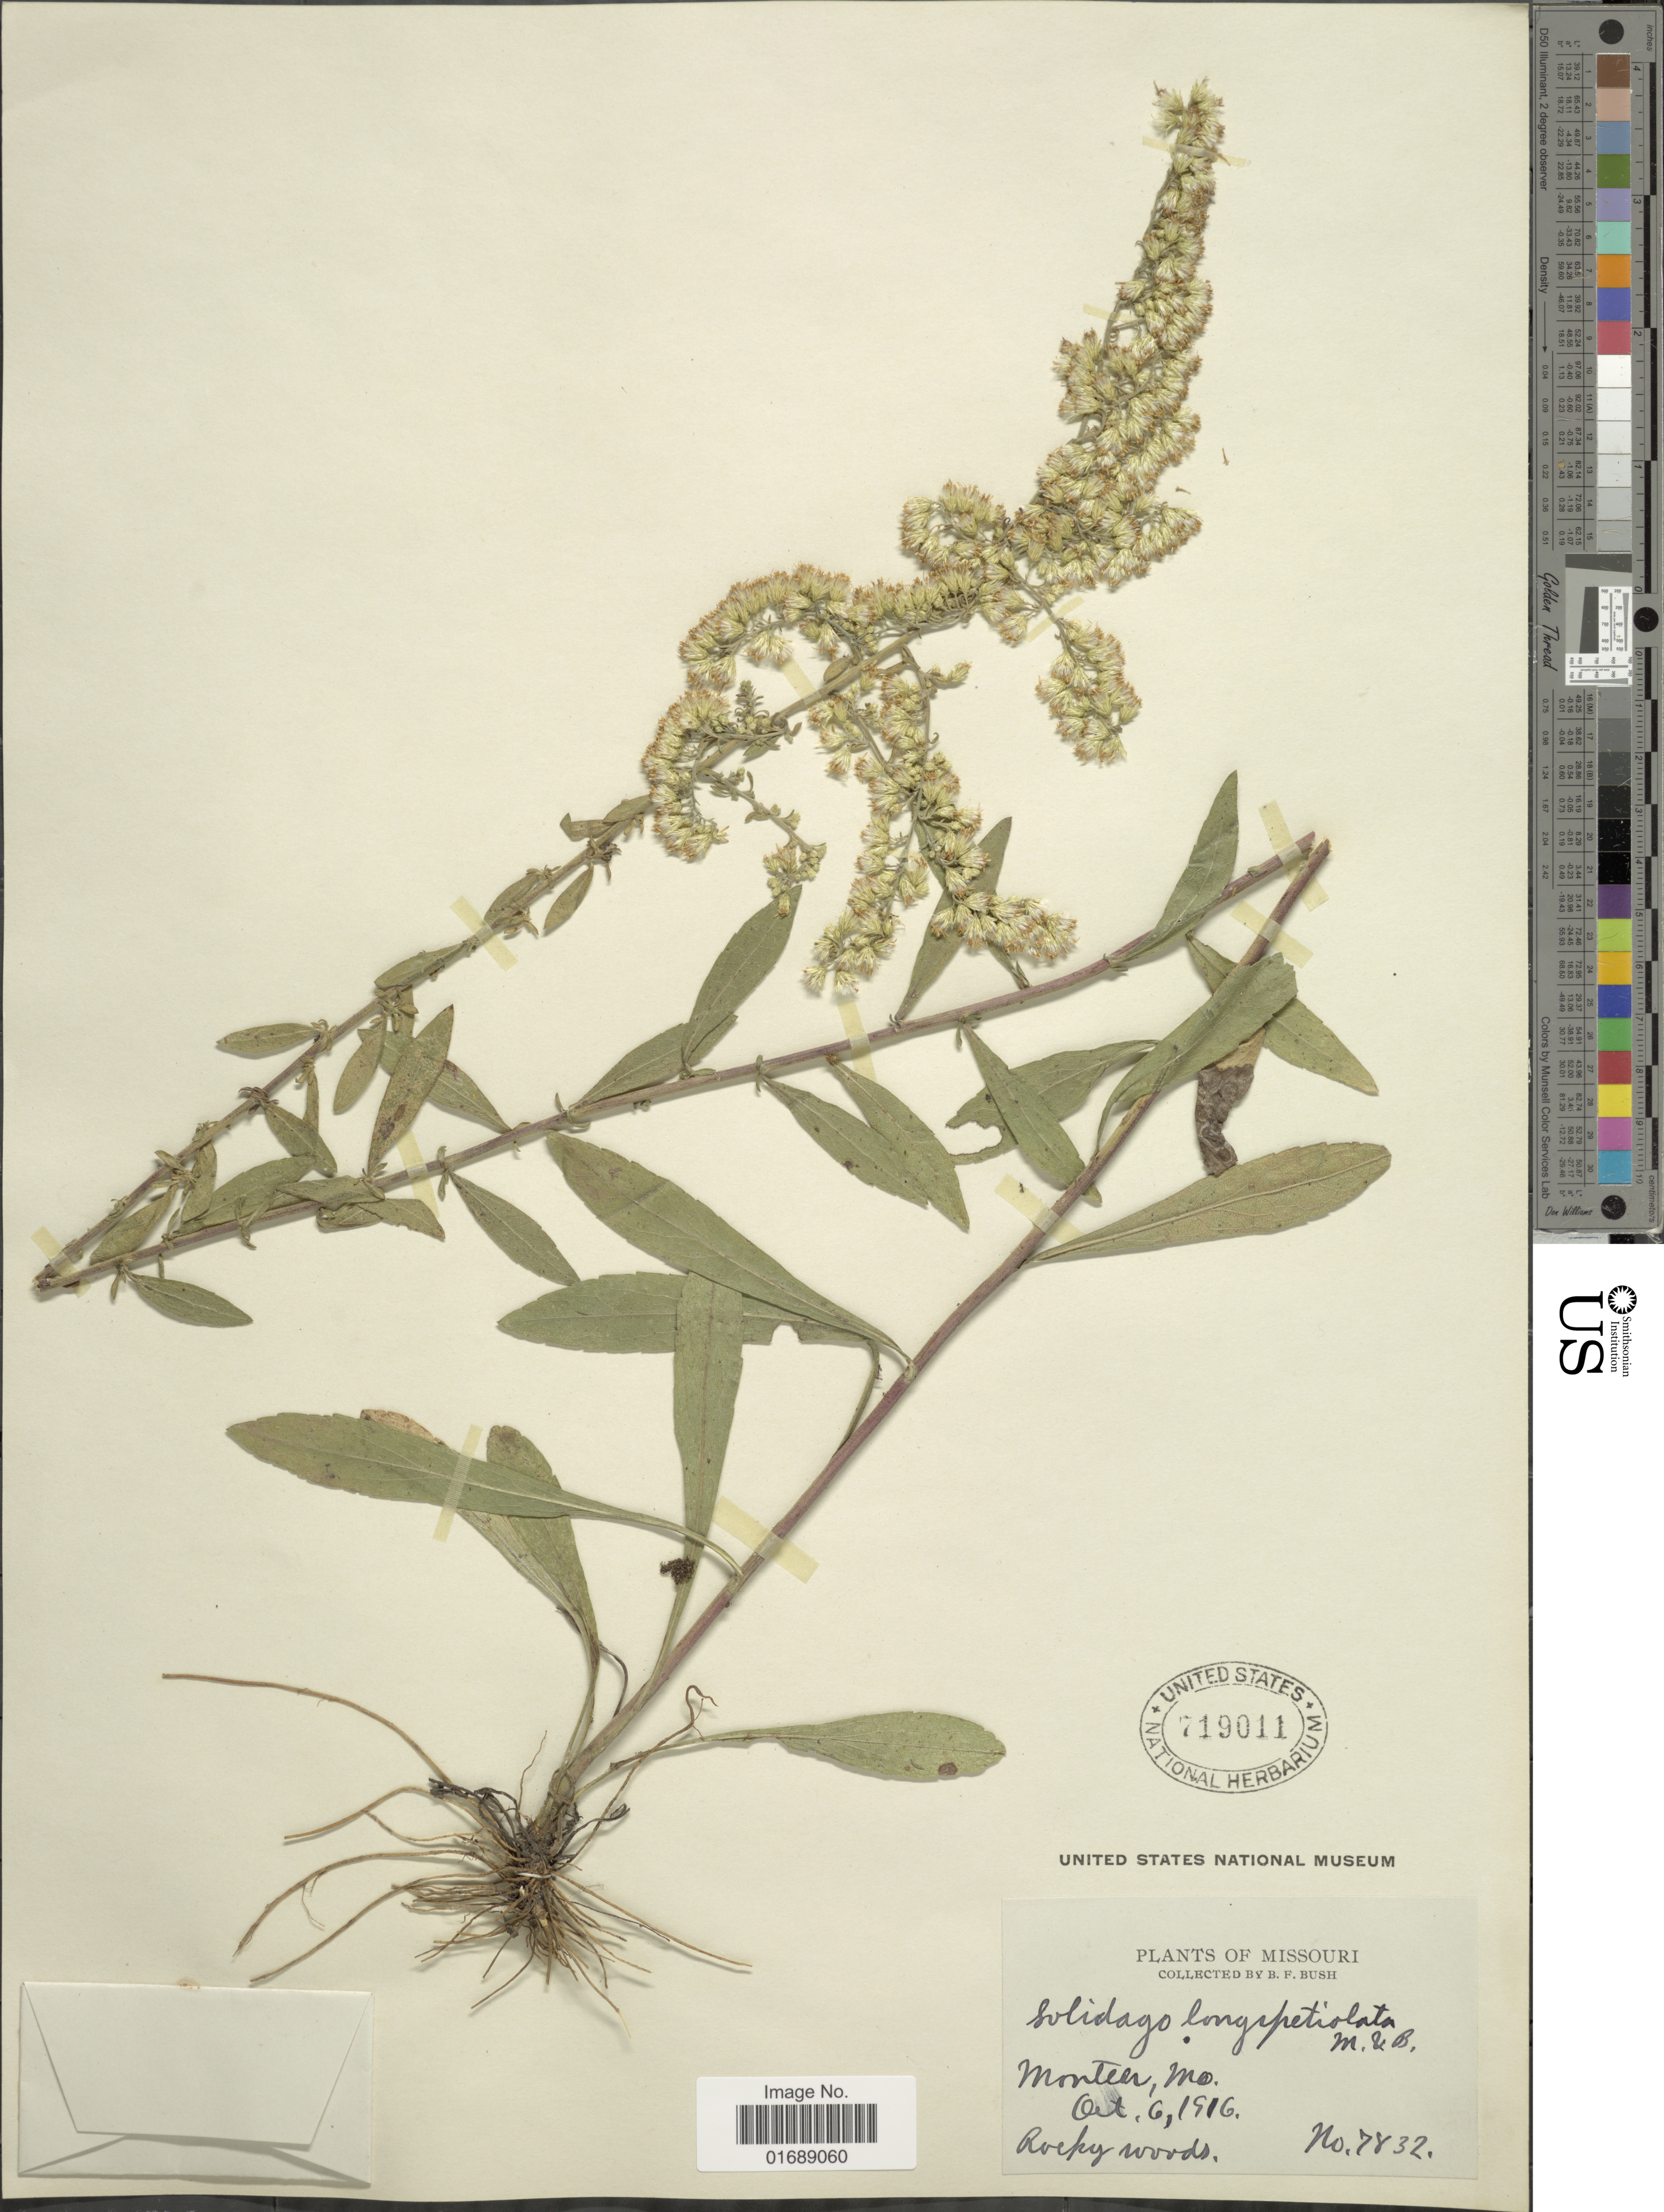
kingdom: Plantae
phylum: Tracheophyta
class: Magnoliopsida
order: Asterales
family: Asteraceae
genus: Solidago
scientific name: Solidago nemoralis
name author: Aiton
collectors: B. F. Bush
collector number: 7832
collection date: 1916-10-06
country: United States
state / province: Missouri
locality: Monteer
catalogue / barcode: US 719011